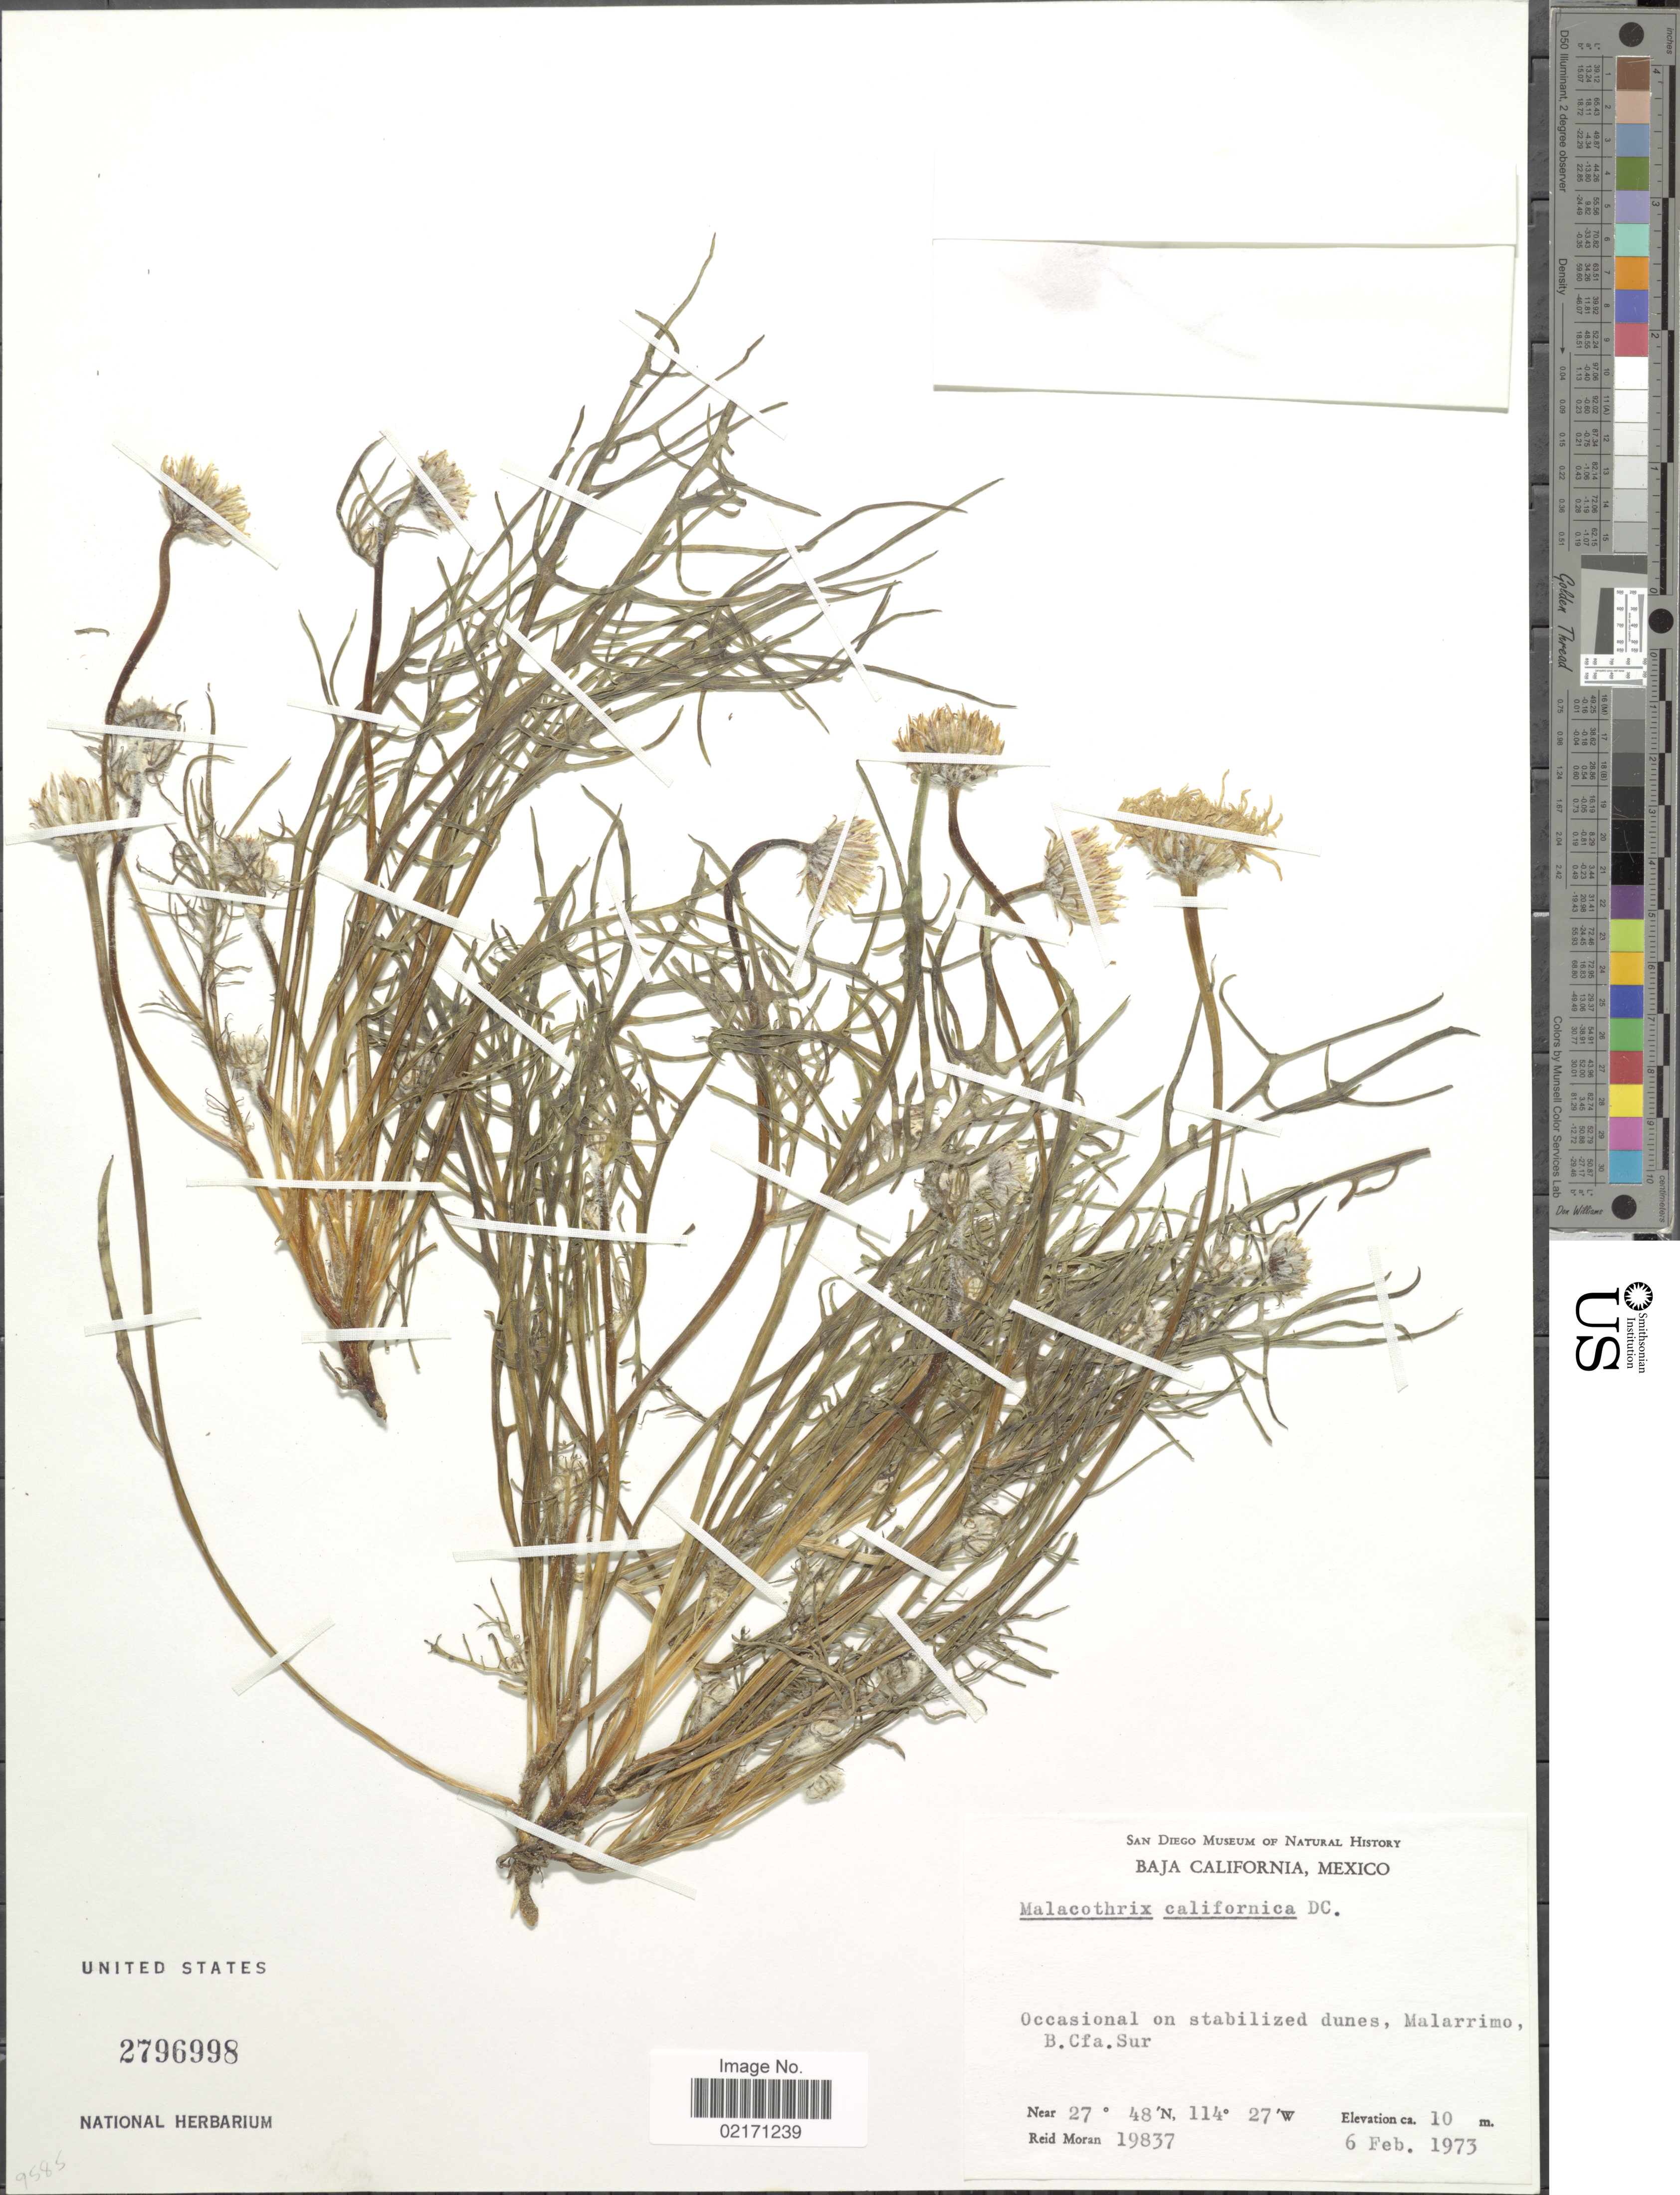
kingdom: Plantae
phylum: Tracheophyta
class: Magnoliopsida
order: Asterales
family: Asteraceae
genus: Malacothrix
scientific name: Malacothrix californica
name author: DC.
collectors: R. V. Moran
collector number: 19837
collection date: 1973-02-06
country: Mexico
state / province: Baja California Sur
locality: Baja California. Malarrimo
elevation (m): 10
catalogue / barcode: US 2796998